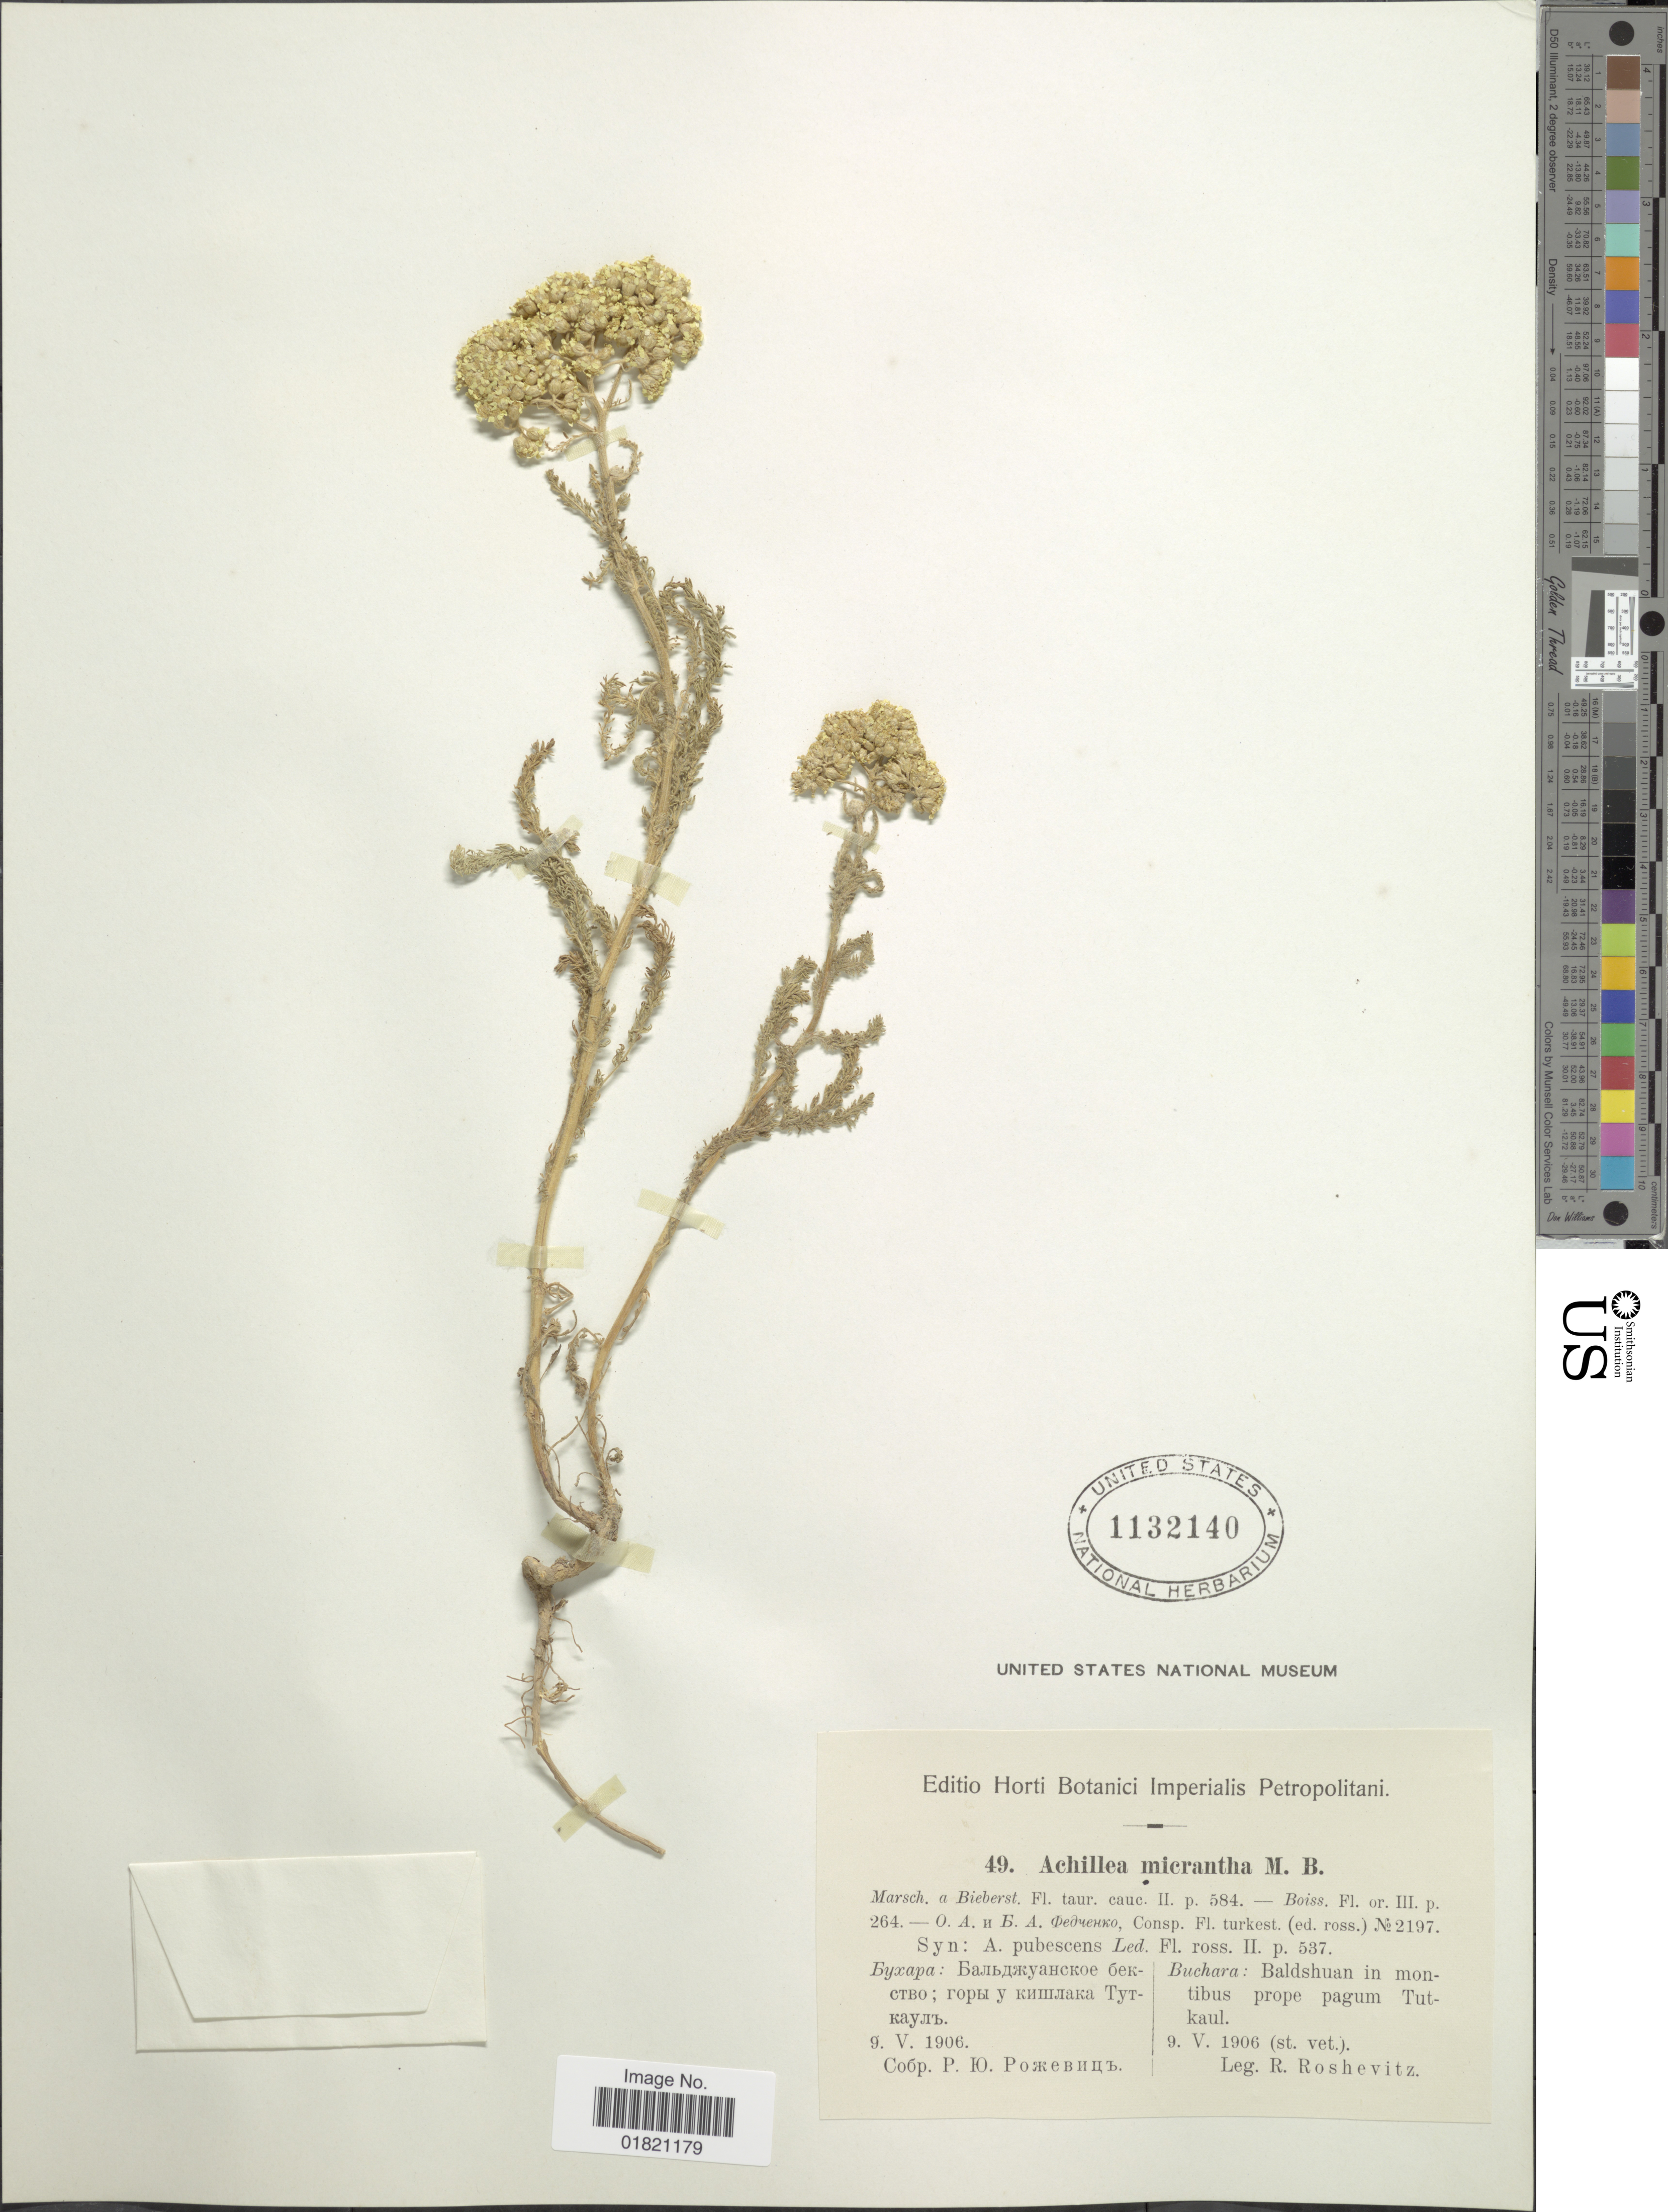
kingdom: Plantae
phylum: Tracheophyta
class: Magnoliopsida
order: Asterales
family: Asteraceae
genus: Achillea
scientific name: Achillea micrantha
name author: M. Bieb.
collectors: R. J. Roshevitz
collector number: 49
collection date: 1906-05-09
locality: Buchara: Baldshuan in montibus prope pagum Tutkaul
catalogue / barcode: US 1132140